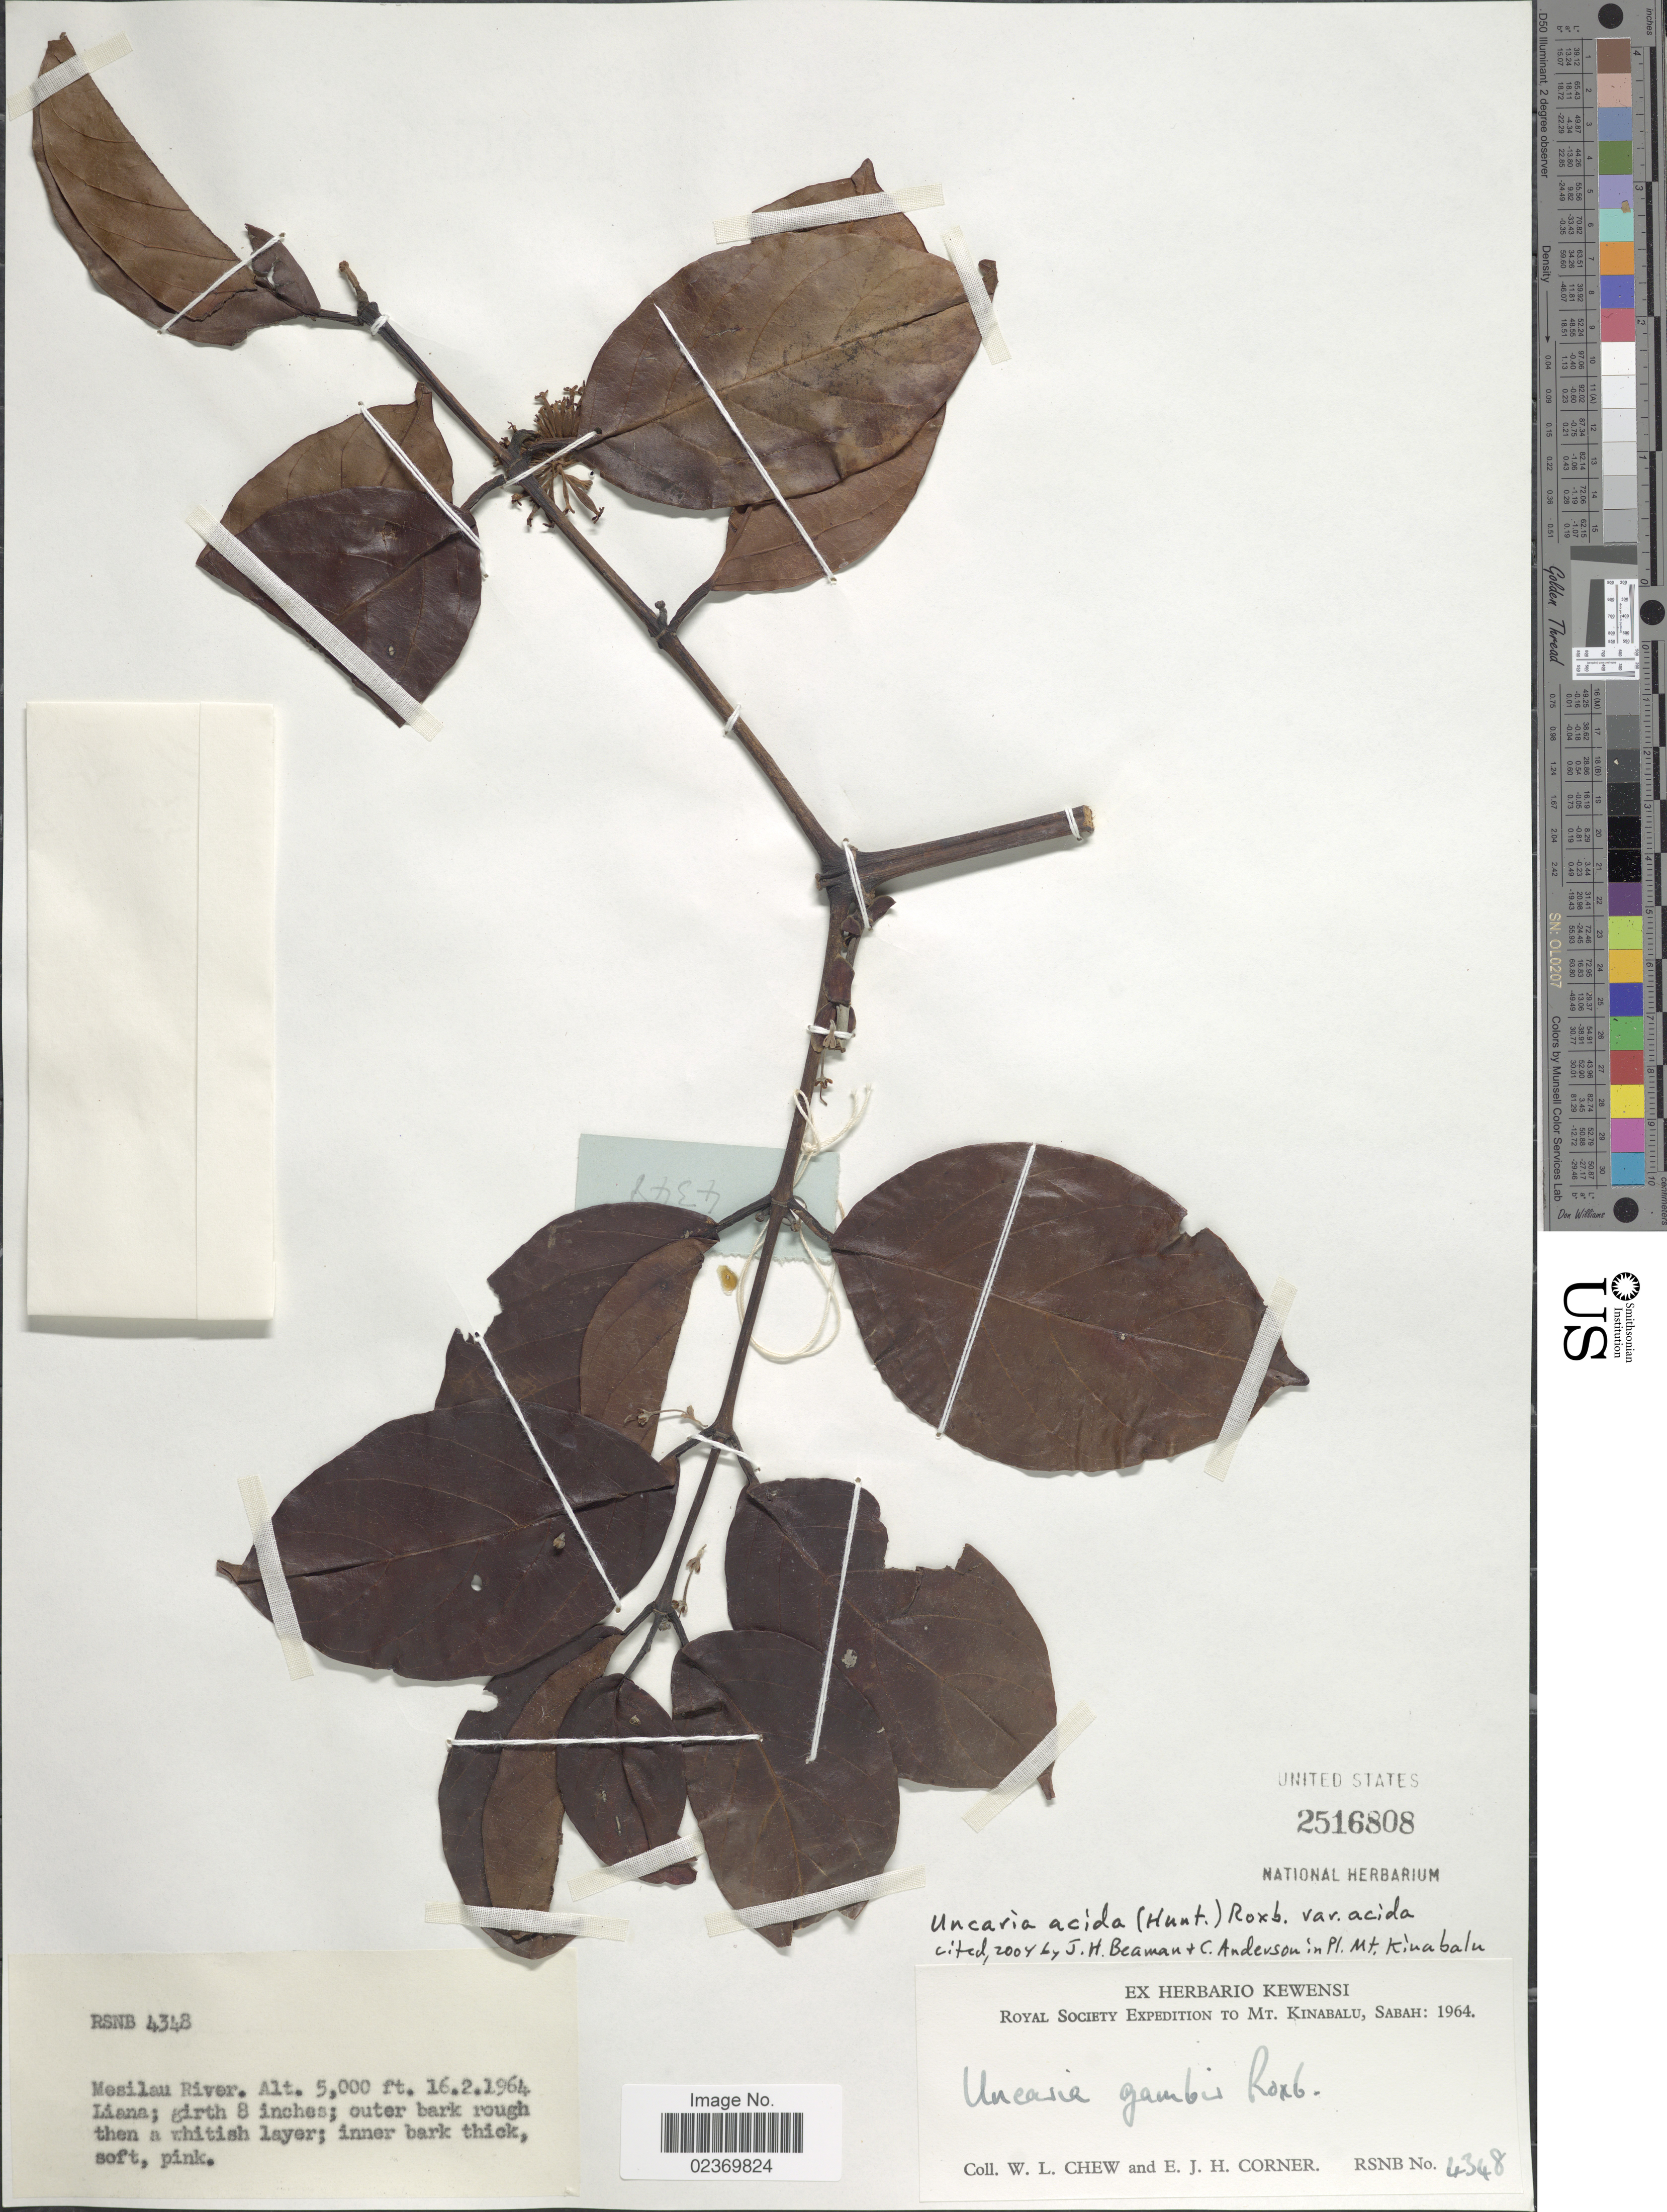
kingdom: Plantae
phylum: Tracheophyta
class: Magnoliopsida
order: Gentianales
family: Rubiaceae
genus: Uncaria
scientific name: Uncaria acida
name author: (W. Hunter) Roxb.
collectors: W. Chew & E. Corner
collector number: RSNB4348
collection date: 1964-02-16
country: Malaysia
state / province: Sabah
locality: Mt. Kinabalu, Mesilau River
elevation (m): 1524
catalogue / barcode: US 2516808